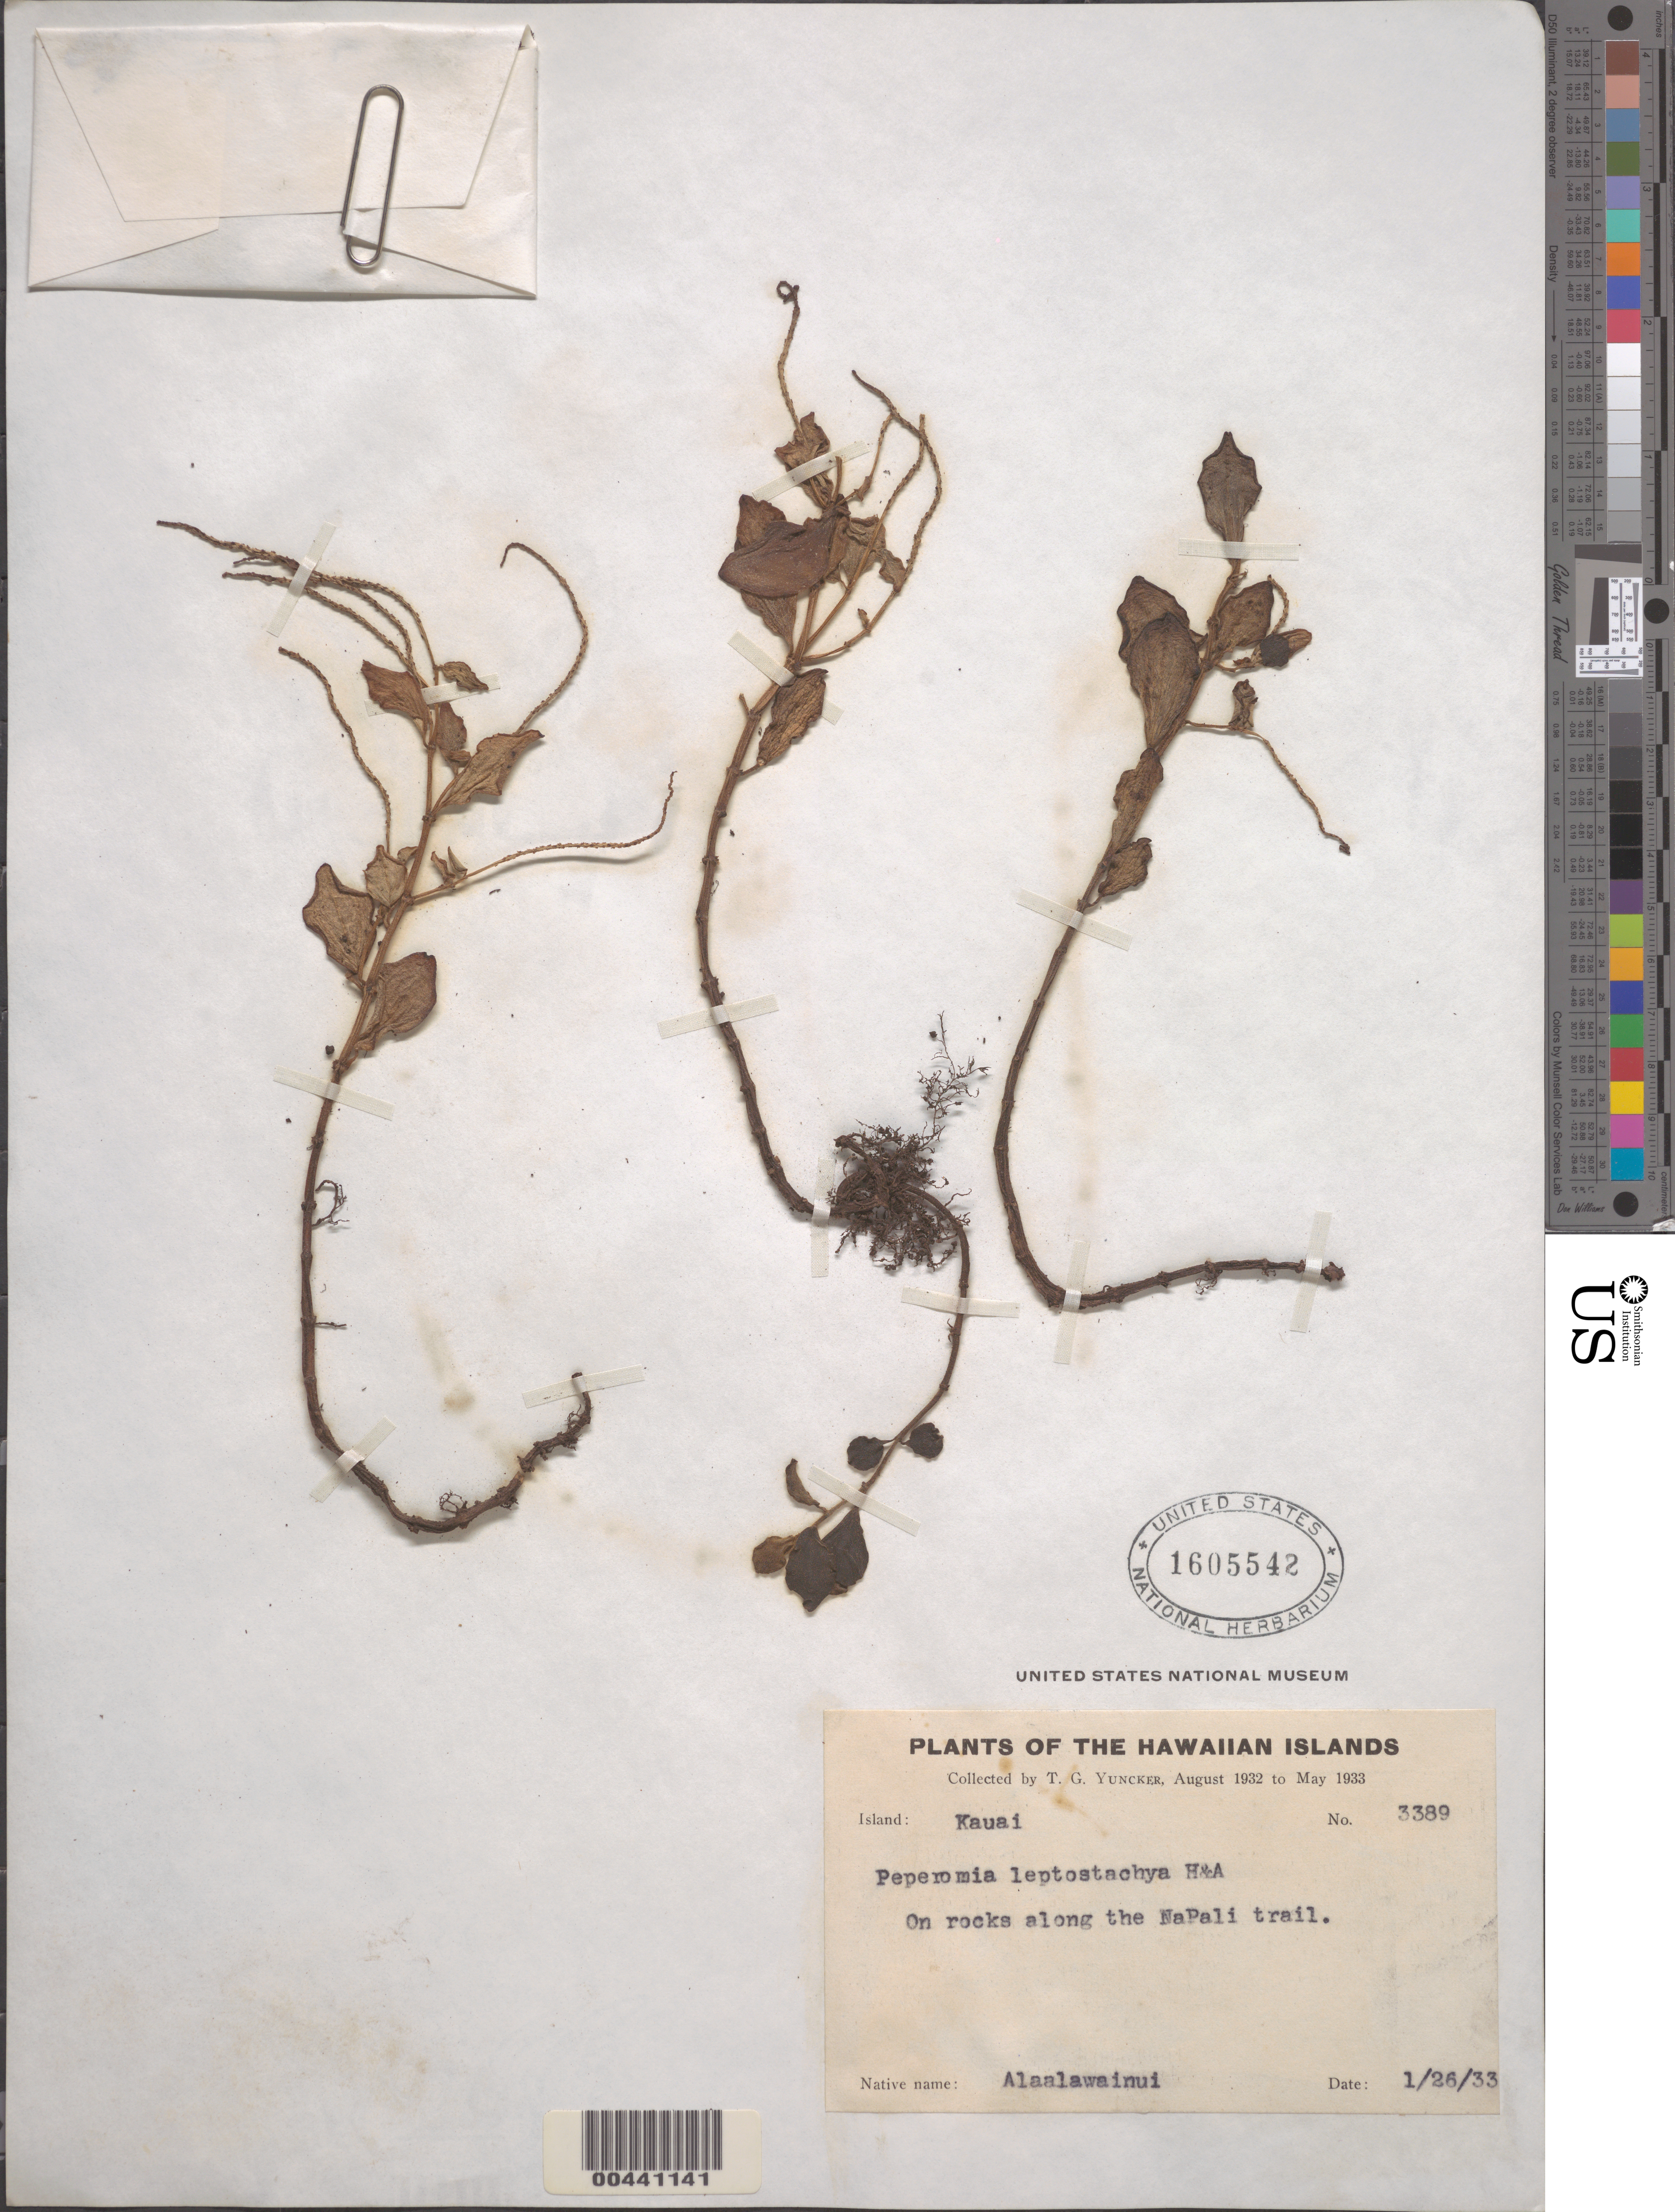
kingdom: Plantae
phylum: Tracheophyta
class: Magnoliopsida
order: Piperales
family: Piperaceae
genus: Peperomia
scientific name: Peperomia leptostachya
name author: Hook. & Arn.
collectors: T. G. Yuncker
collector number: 3389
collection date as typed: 26 Jan 1933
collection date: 1933-01-26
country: United States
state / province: Hawaii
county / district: Kauai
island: Kaua'i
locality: Along the Na Pali trail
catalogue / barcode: US 1605542